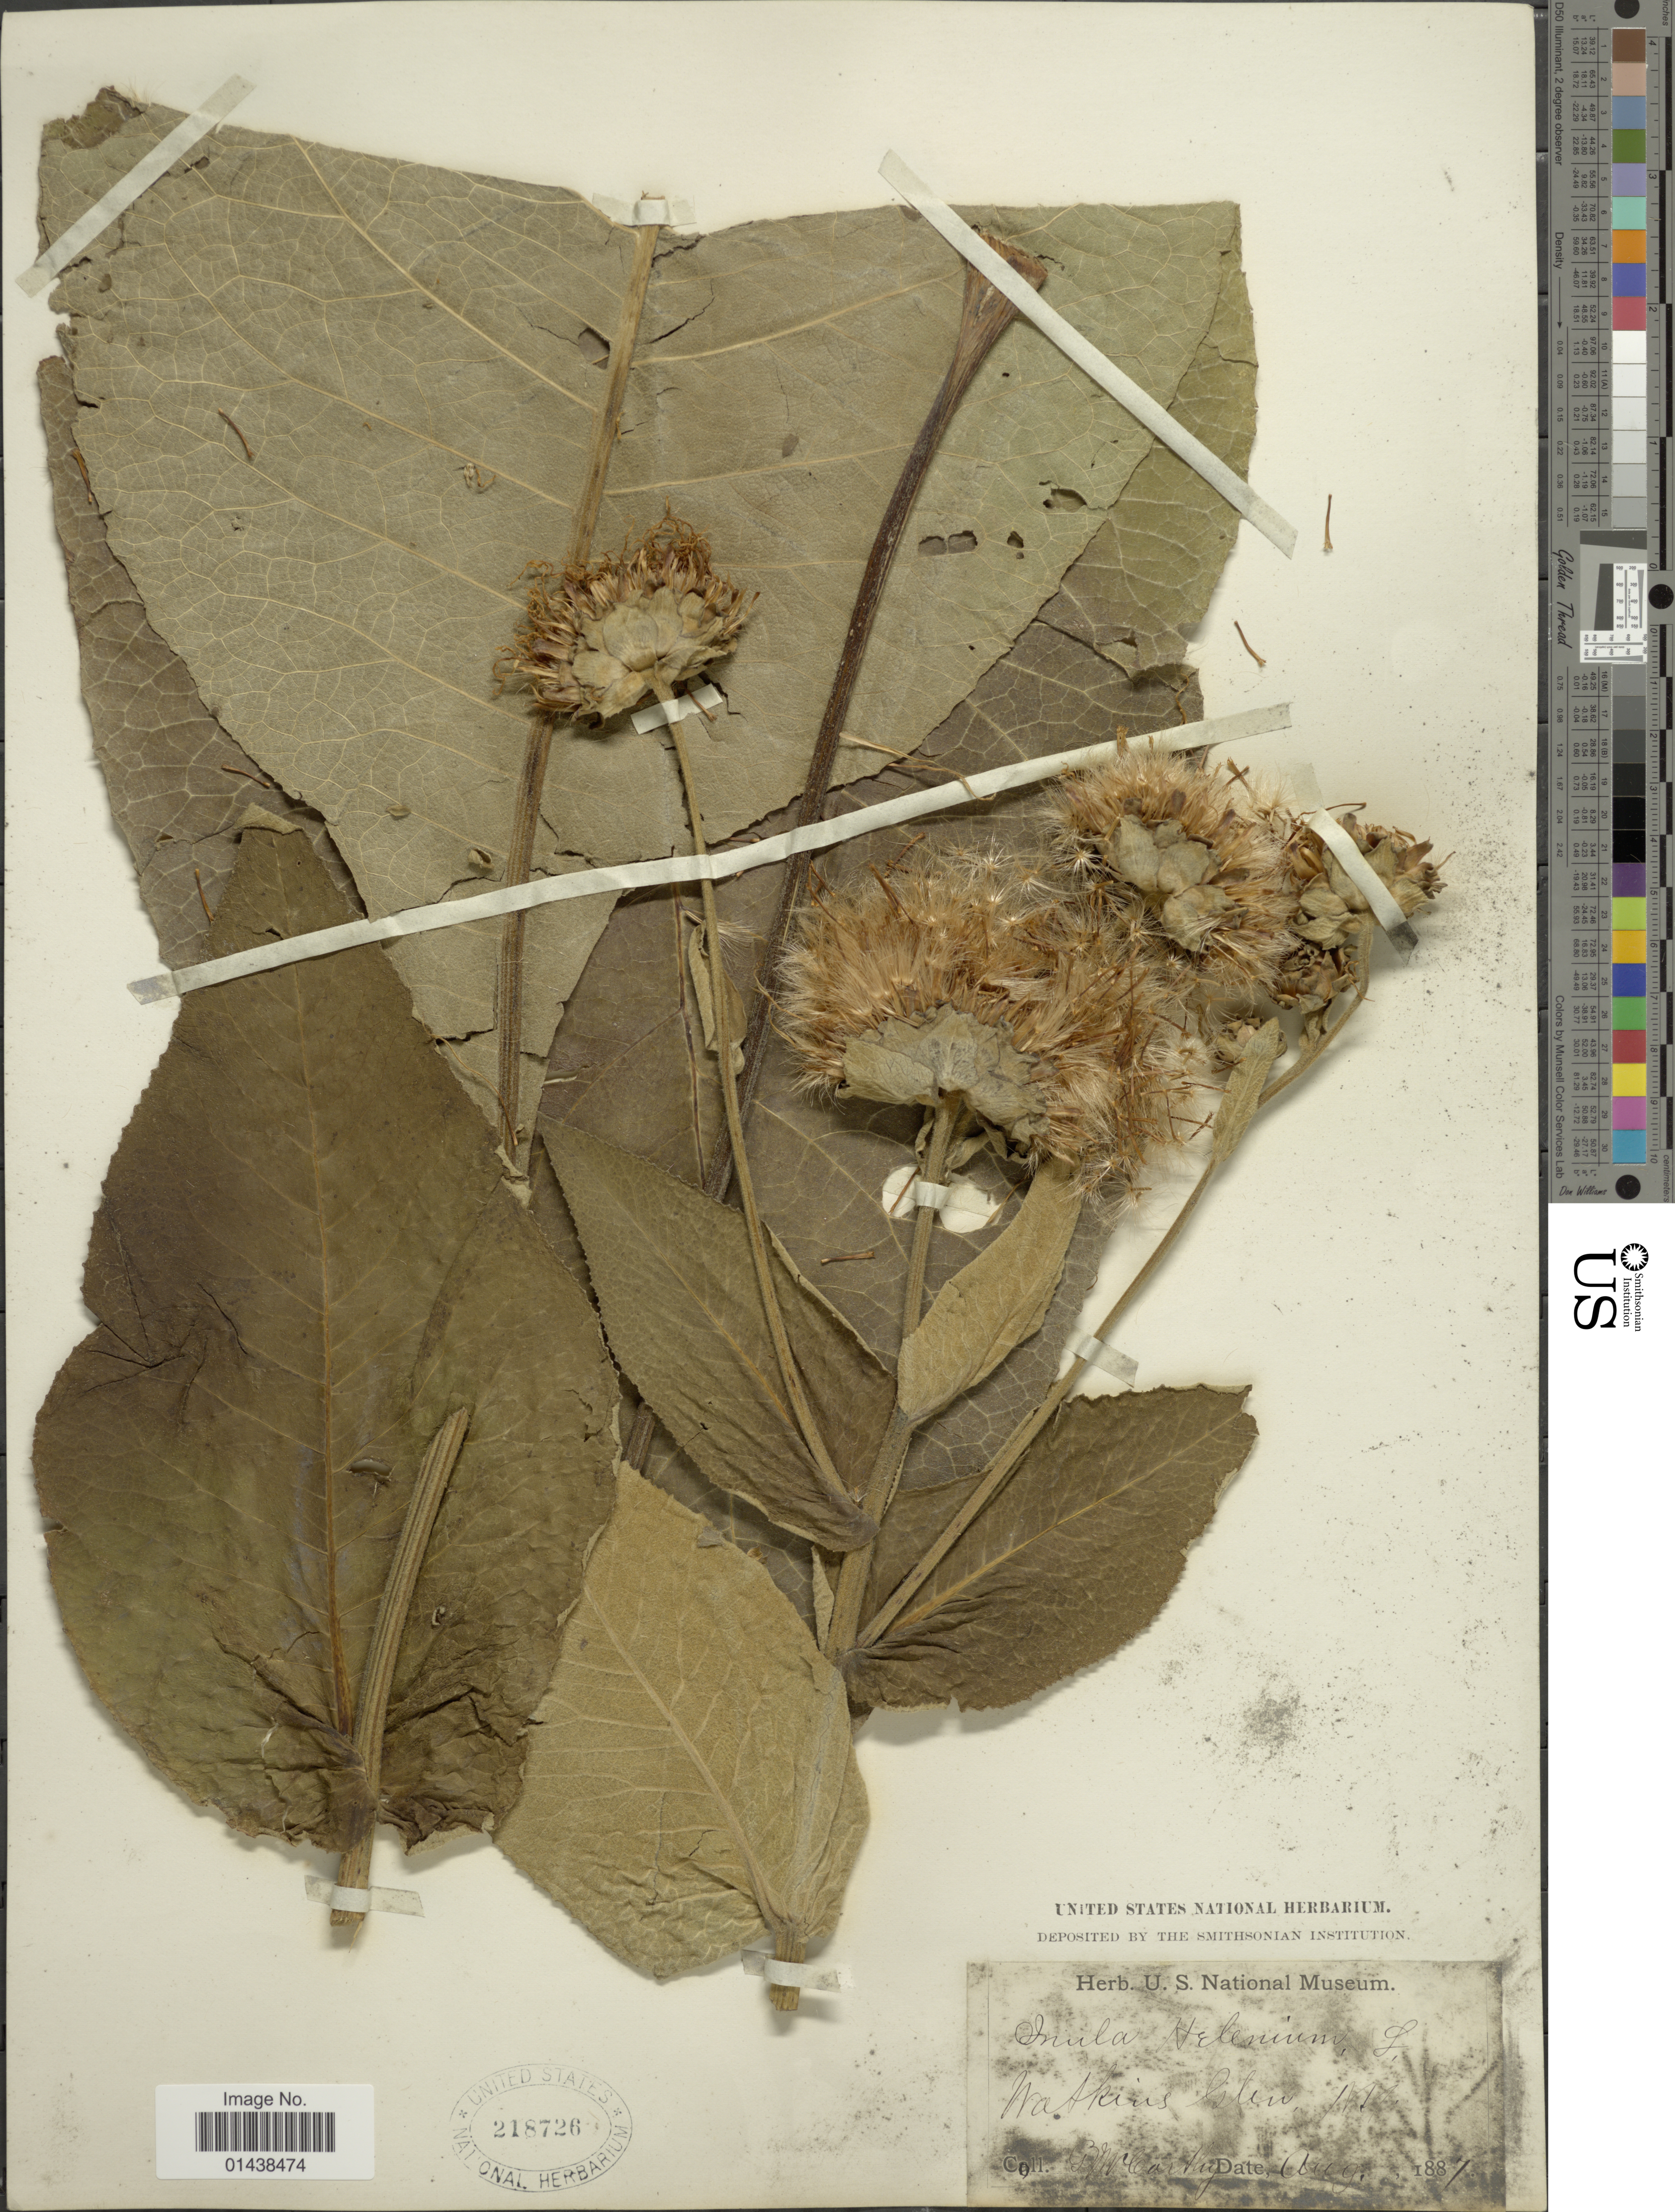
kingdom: Plantae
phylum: Tracheophyta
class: Magnoliopsida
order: Asterales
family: Asteraceae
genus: Inula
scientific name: Inula helenium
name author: L.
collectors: G. McCarthy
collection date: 1887-08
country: United States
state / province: New York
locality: Watkins Glen, NY.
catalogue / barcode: US 218726